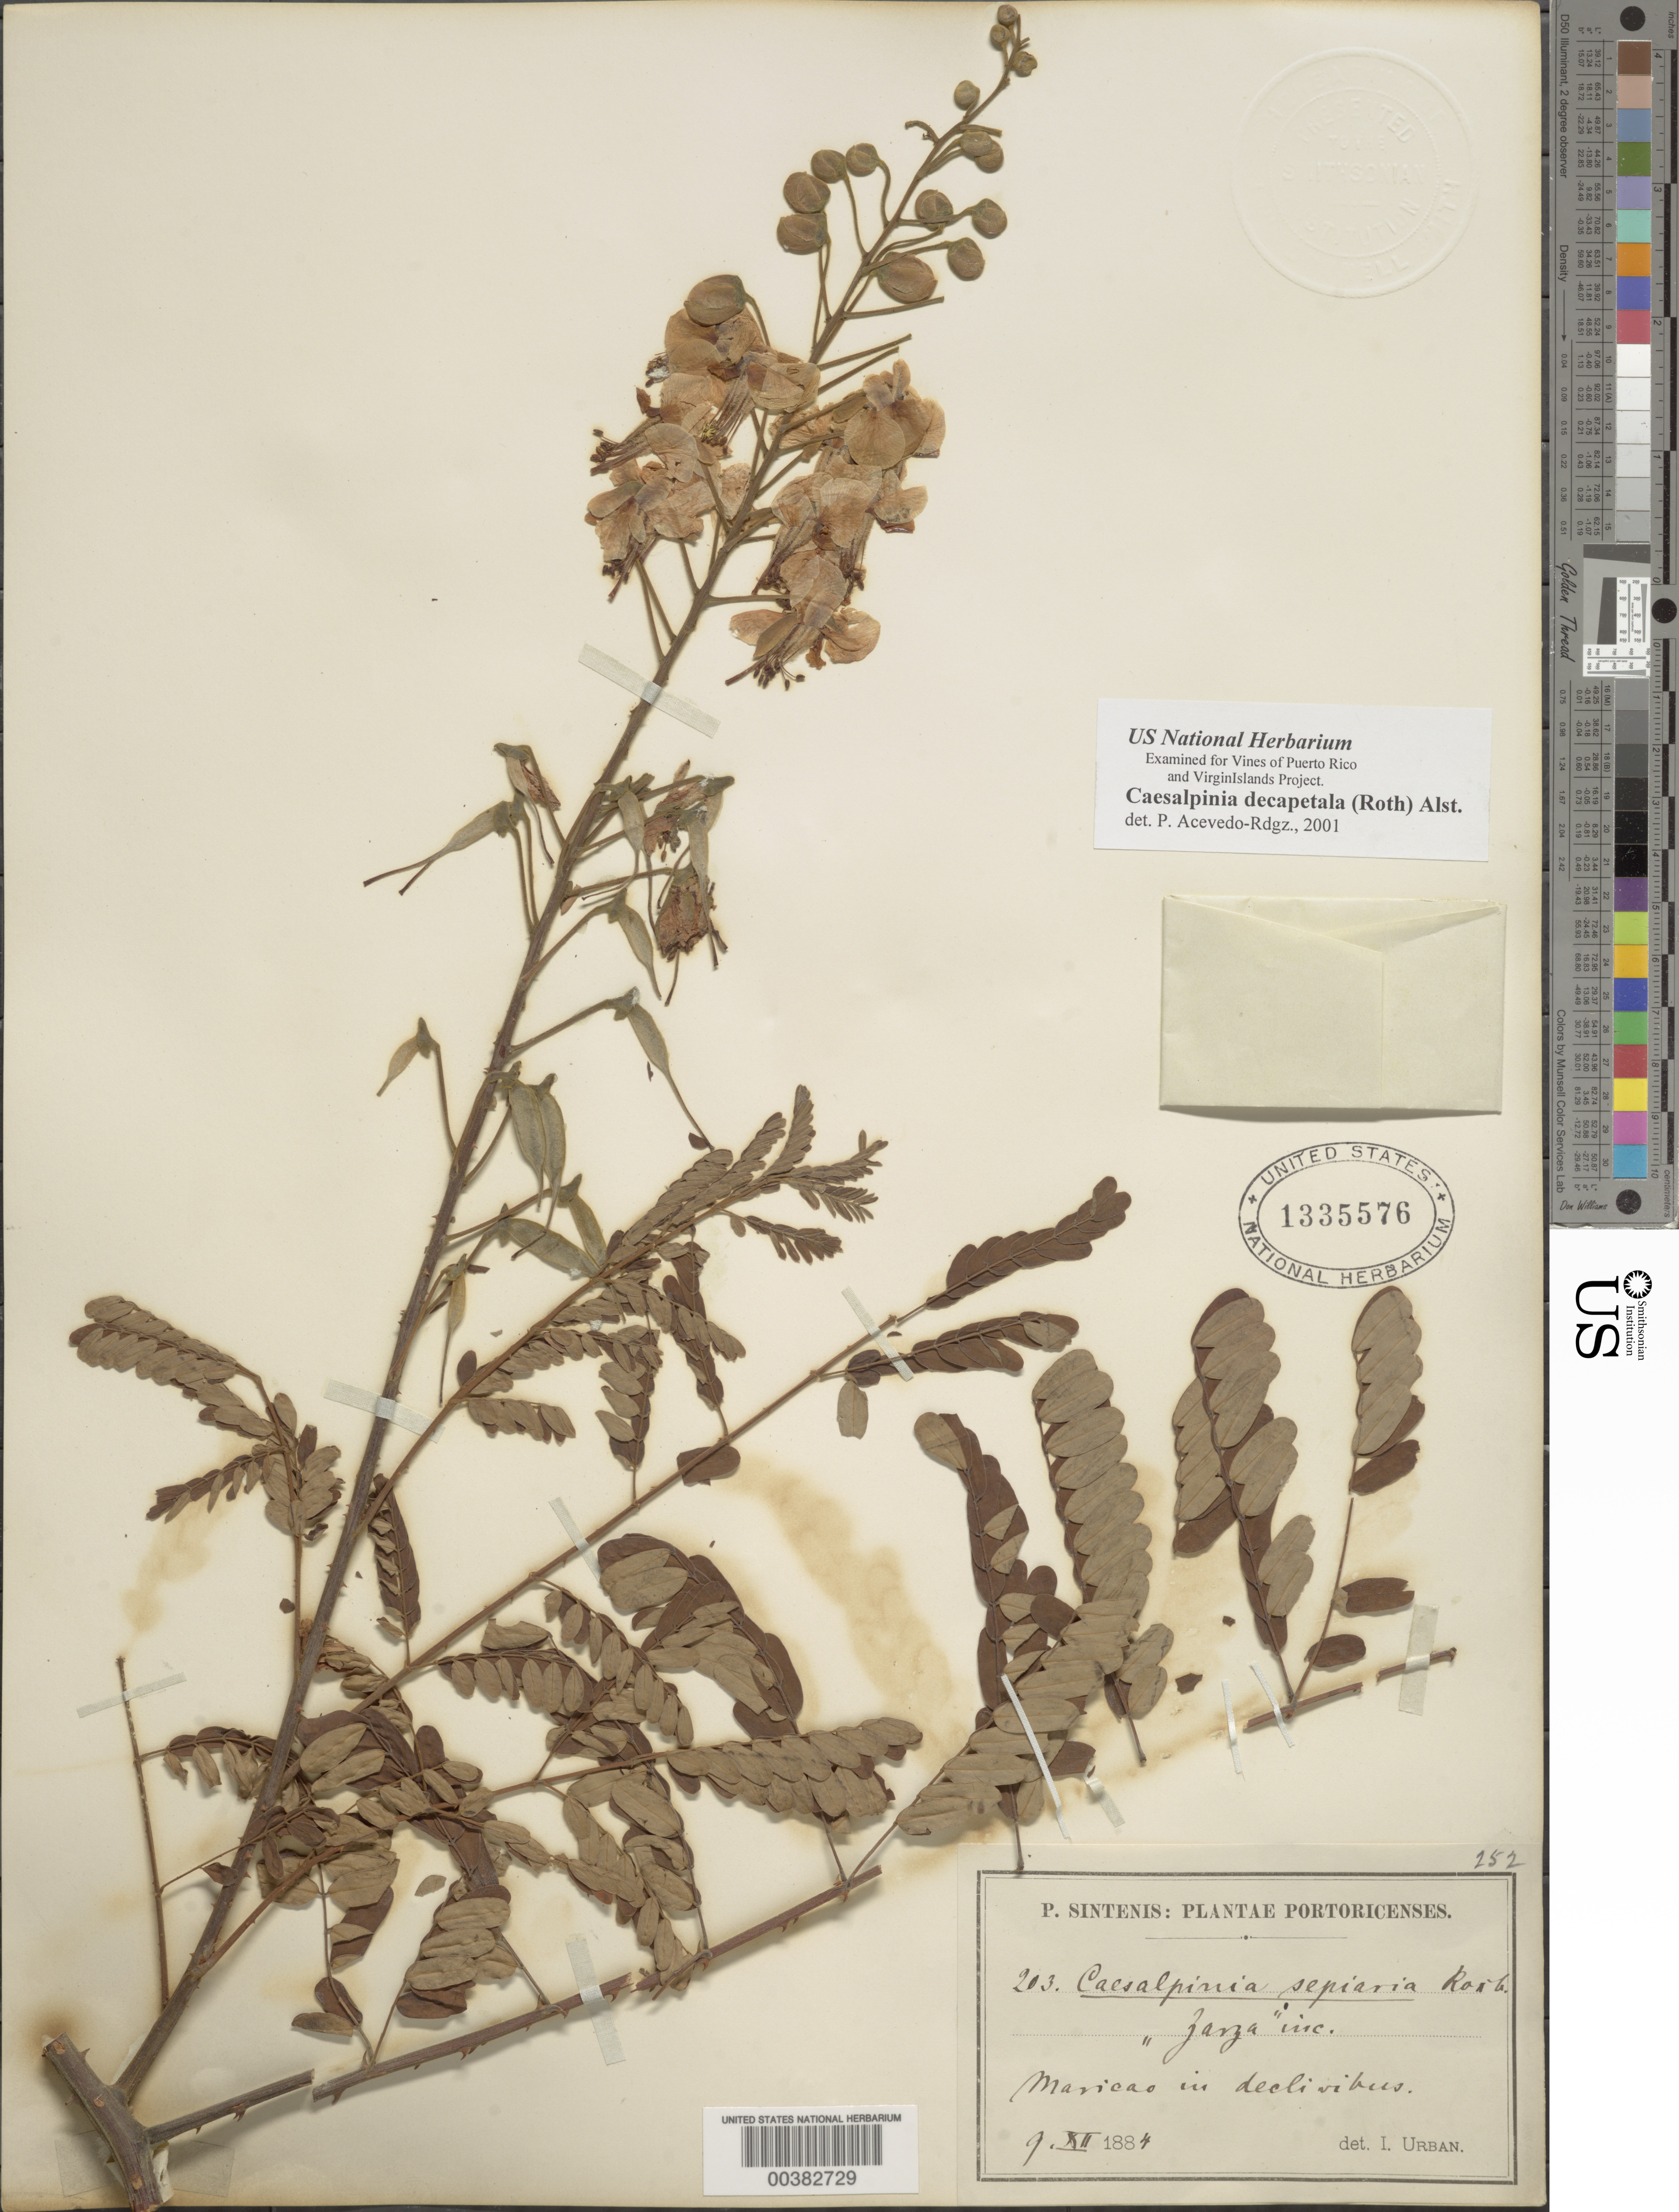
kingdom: Plantae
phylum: Tracheophyta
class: Magnoliopsida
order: Fabales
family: Fabaceae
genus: Biancaea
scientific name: Biancaea decapetala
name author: (Roth) O. Deg.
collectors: P. Sintenis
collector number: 203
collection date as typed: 09 Dec 1884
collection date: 1884-12-09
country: Puerto Rico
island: Greater Antilles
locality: Maricao. In declivibus.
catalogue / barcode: US 1335576